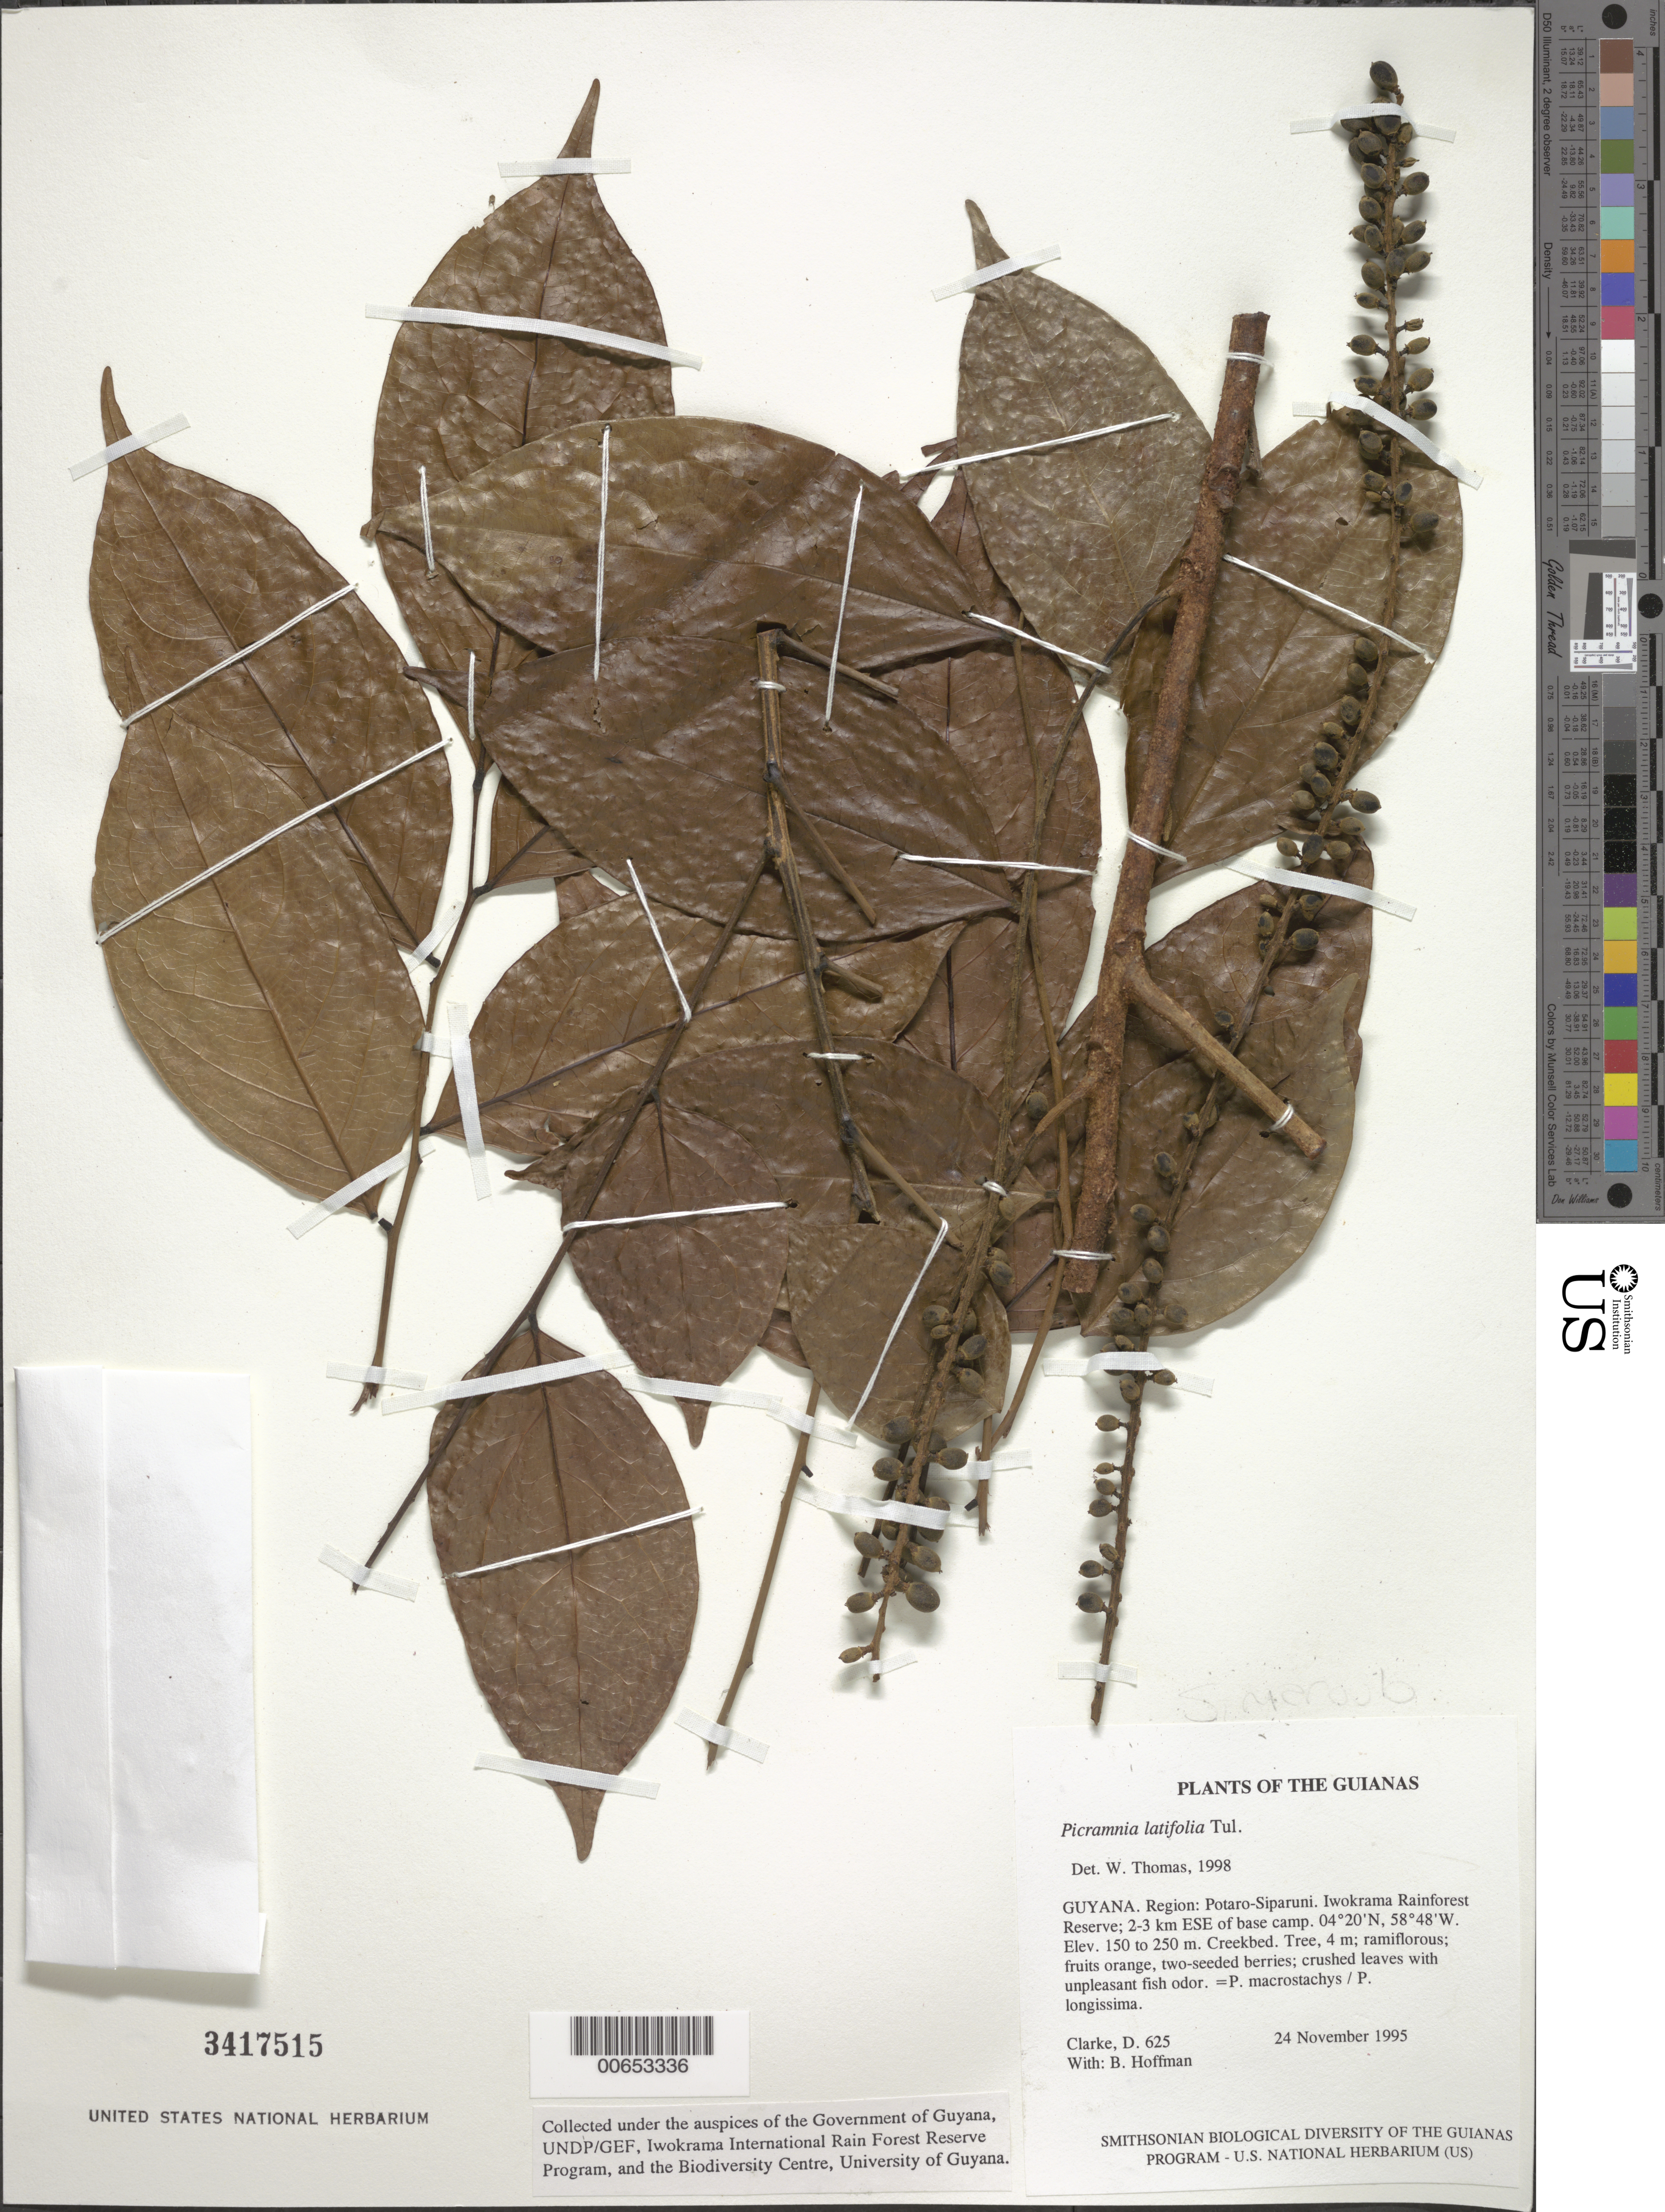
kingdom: Plantae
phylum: Tracheophyta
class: Magnoliopsida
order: Picramniales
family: Picramniaceae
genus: Picramnia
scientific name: Picramnia latifolia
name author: Tul.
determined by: Thomas, W. W., (NY), New York Botanical Garden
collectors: H. D. Clarke & B. Hoffman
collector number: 625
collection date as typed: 24 November 1995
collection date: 1995-11-24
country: Guyana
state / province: Potaro-Siparuni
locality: Iwokrama Rainforest Reserve; 2-3 km ESE of base camp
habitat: Creekbed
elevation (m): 150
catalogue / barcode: US 3417515